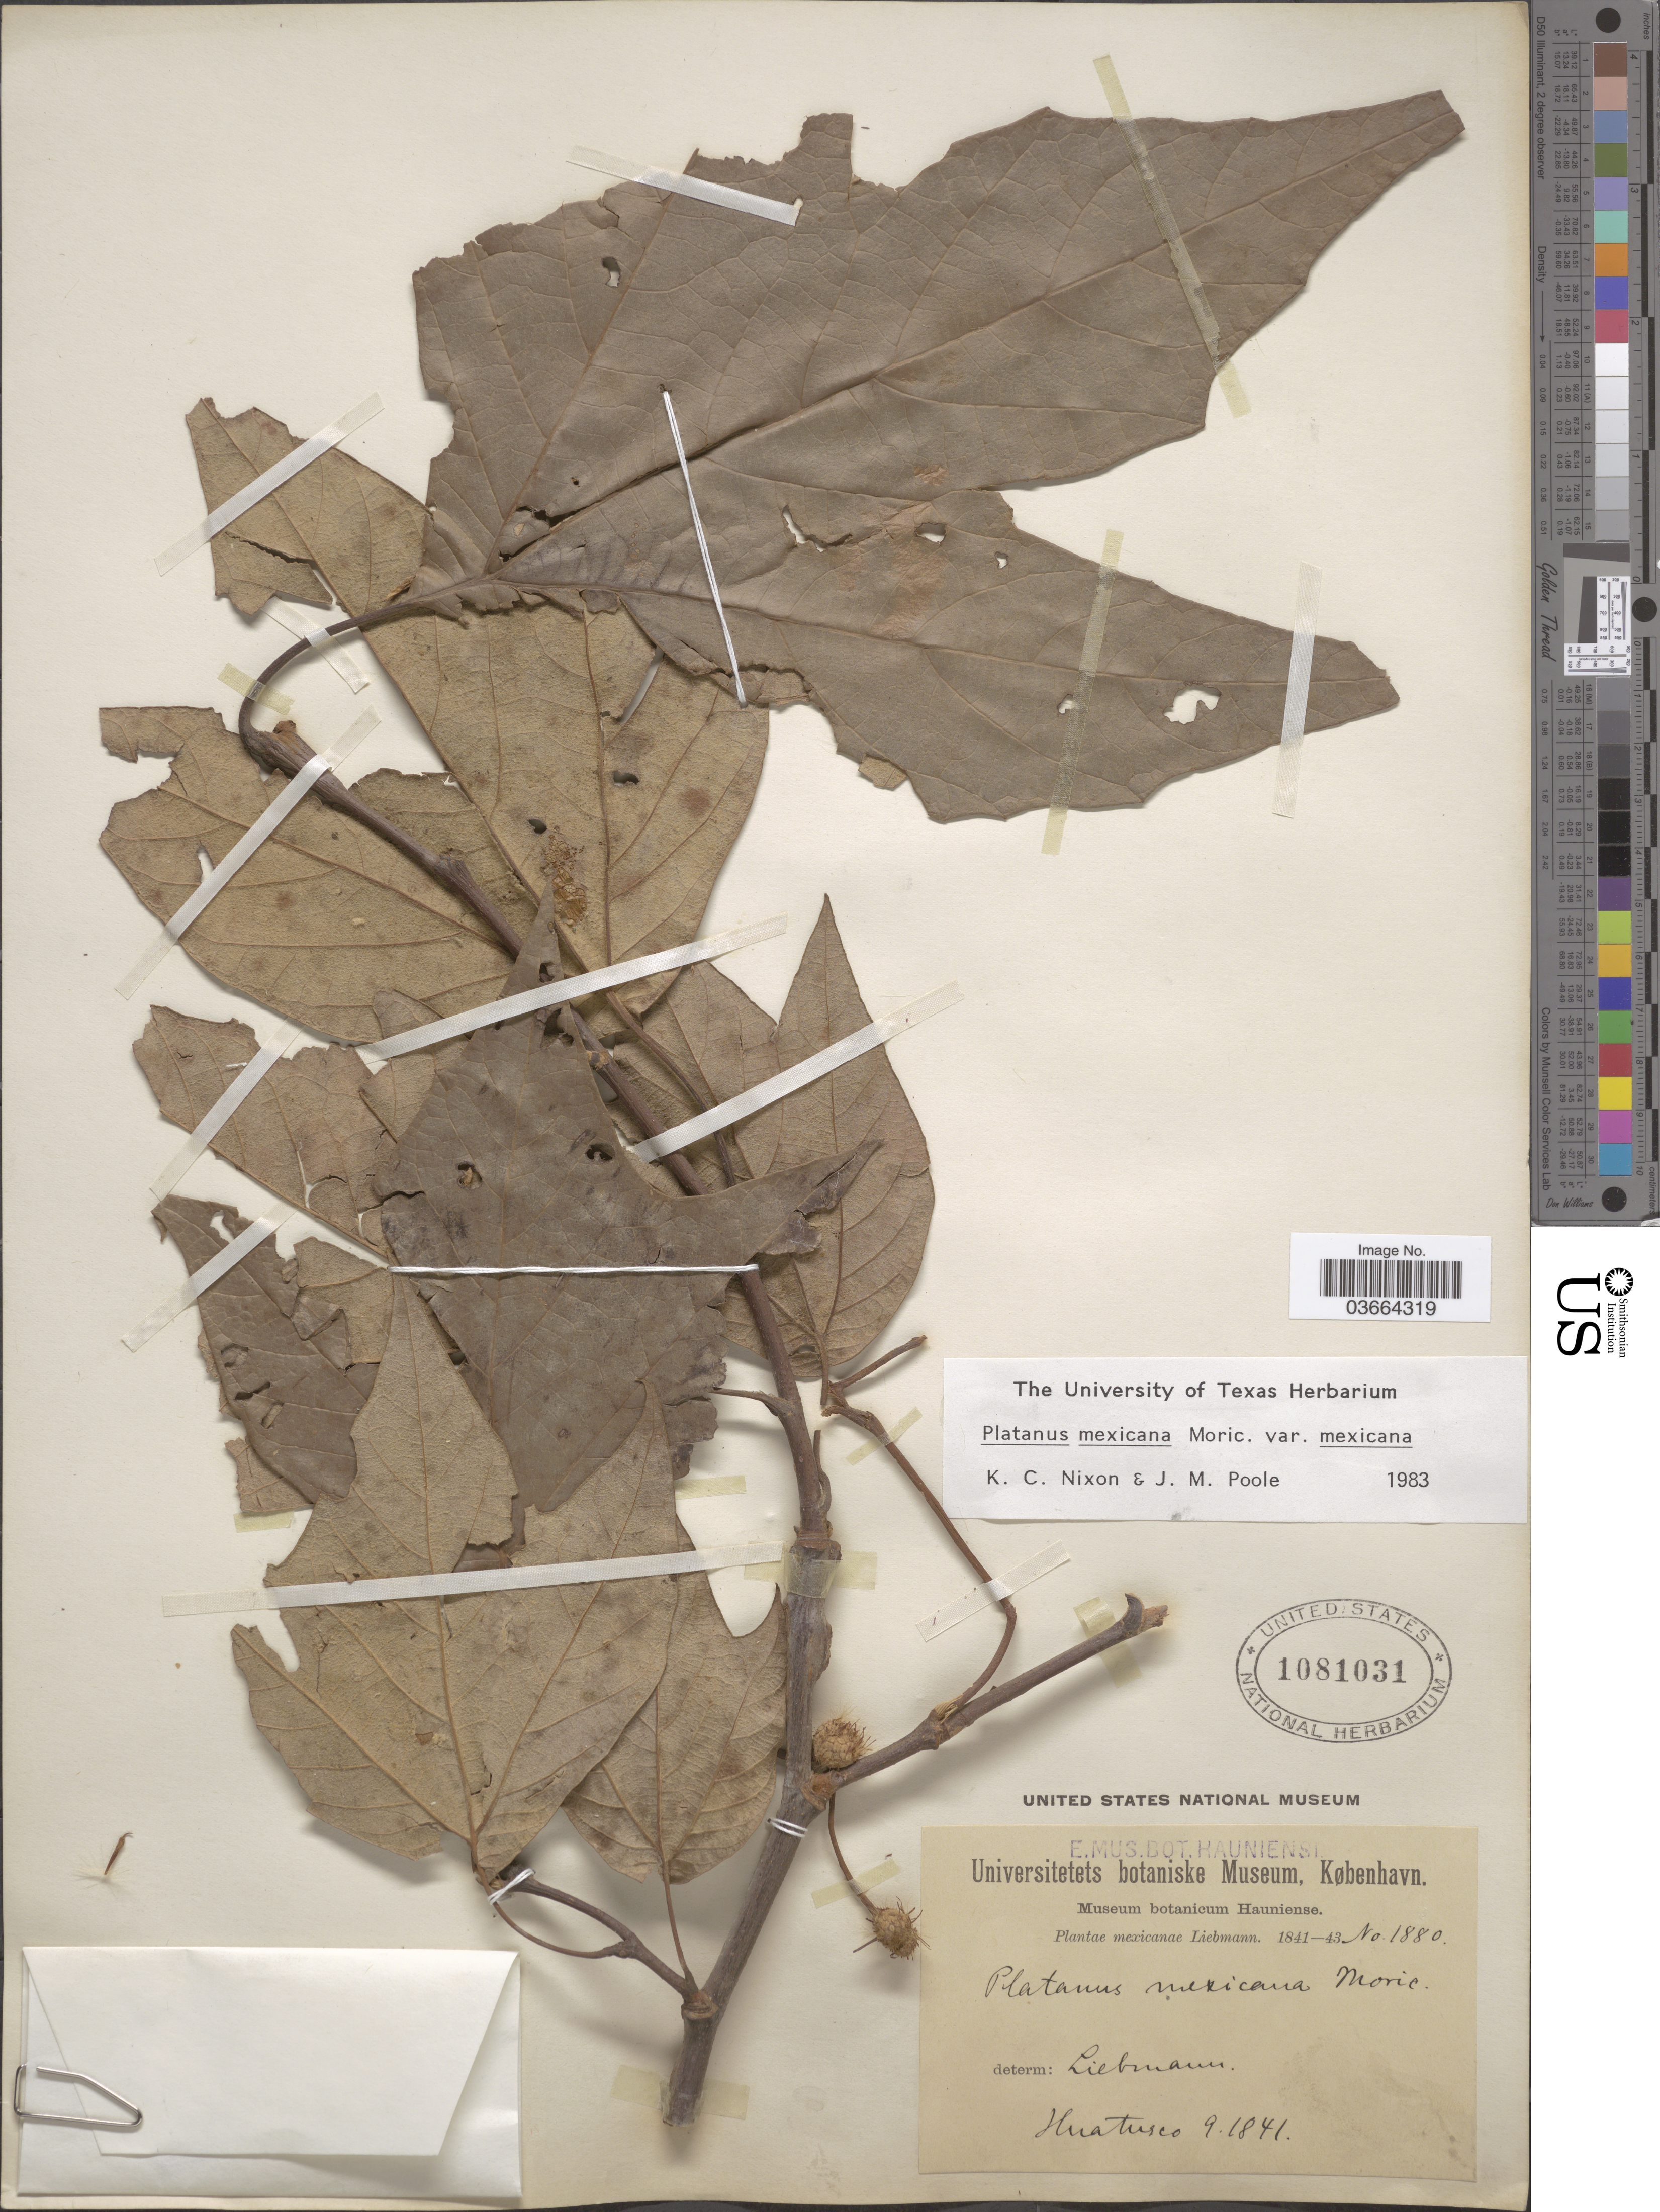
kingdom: Plantae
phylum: Tracheophyta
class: Magnoliopsida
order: Proteales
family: Platanaceae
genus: Platanus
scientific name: Platanus mexicana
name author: Moric.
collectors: Liebmann, --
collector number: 1880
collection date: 1841-09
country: Mexico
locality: Huatusco.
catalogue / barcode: US 1081031